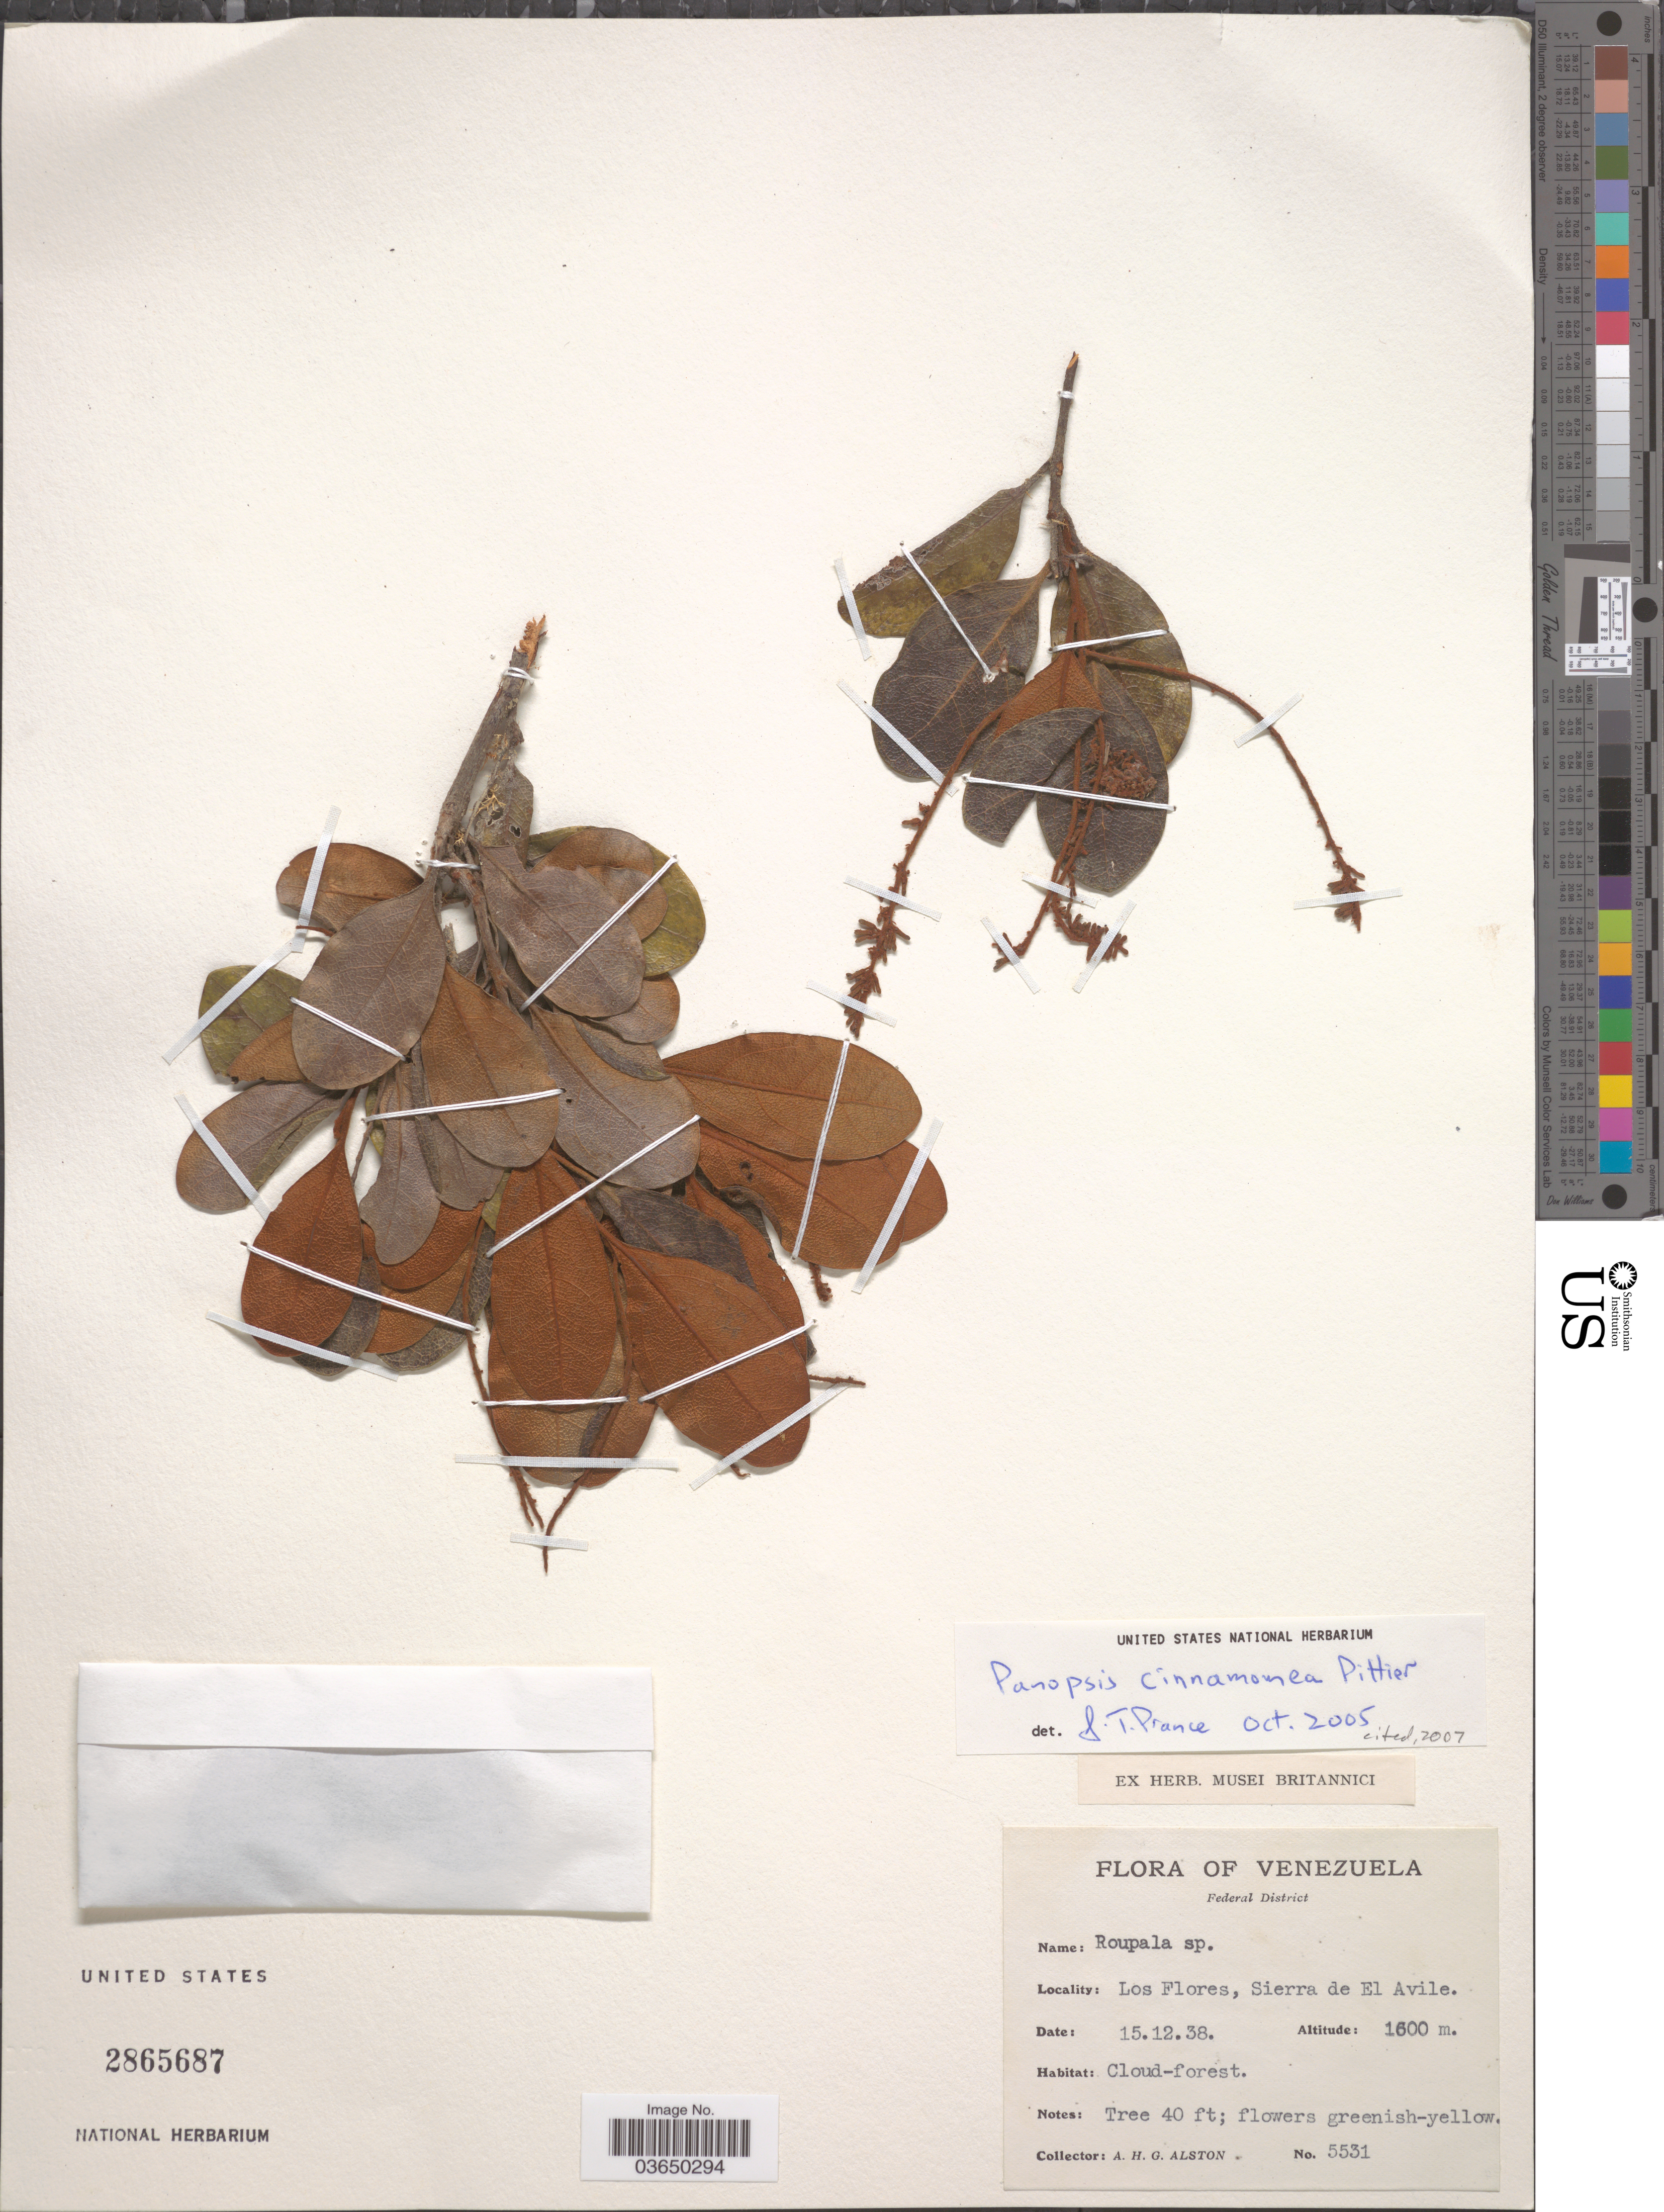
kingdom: Plantae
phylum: Tracheophyta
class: Magnoliopsida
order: Proteales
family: Proteaceae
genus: Panopsis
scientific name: Panopsis cinnamomea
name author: Pittier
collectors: A. H. Alston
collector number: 5531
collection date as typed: Transcribed d/m/y: 15/12/38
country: Venezuela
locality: Federal District. Los Flores, Sierra de El Avile.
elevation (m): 1600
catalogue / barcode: US 2865687